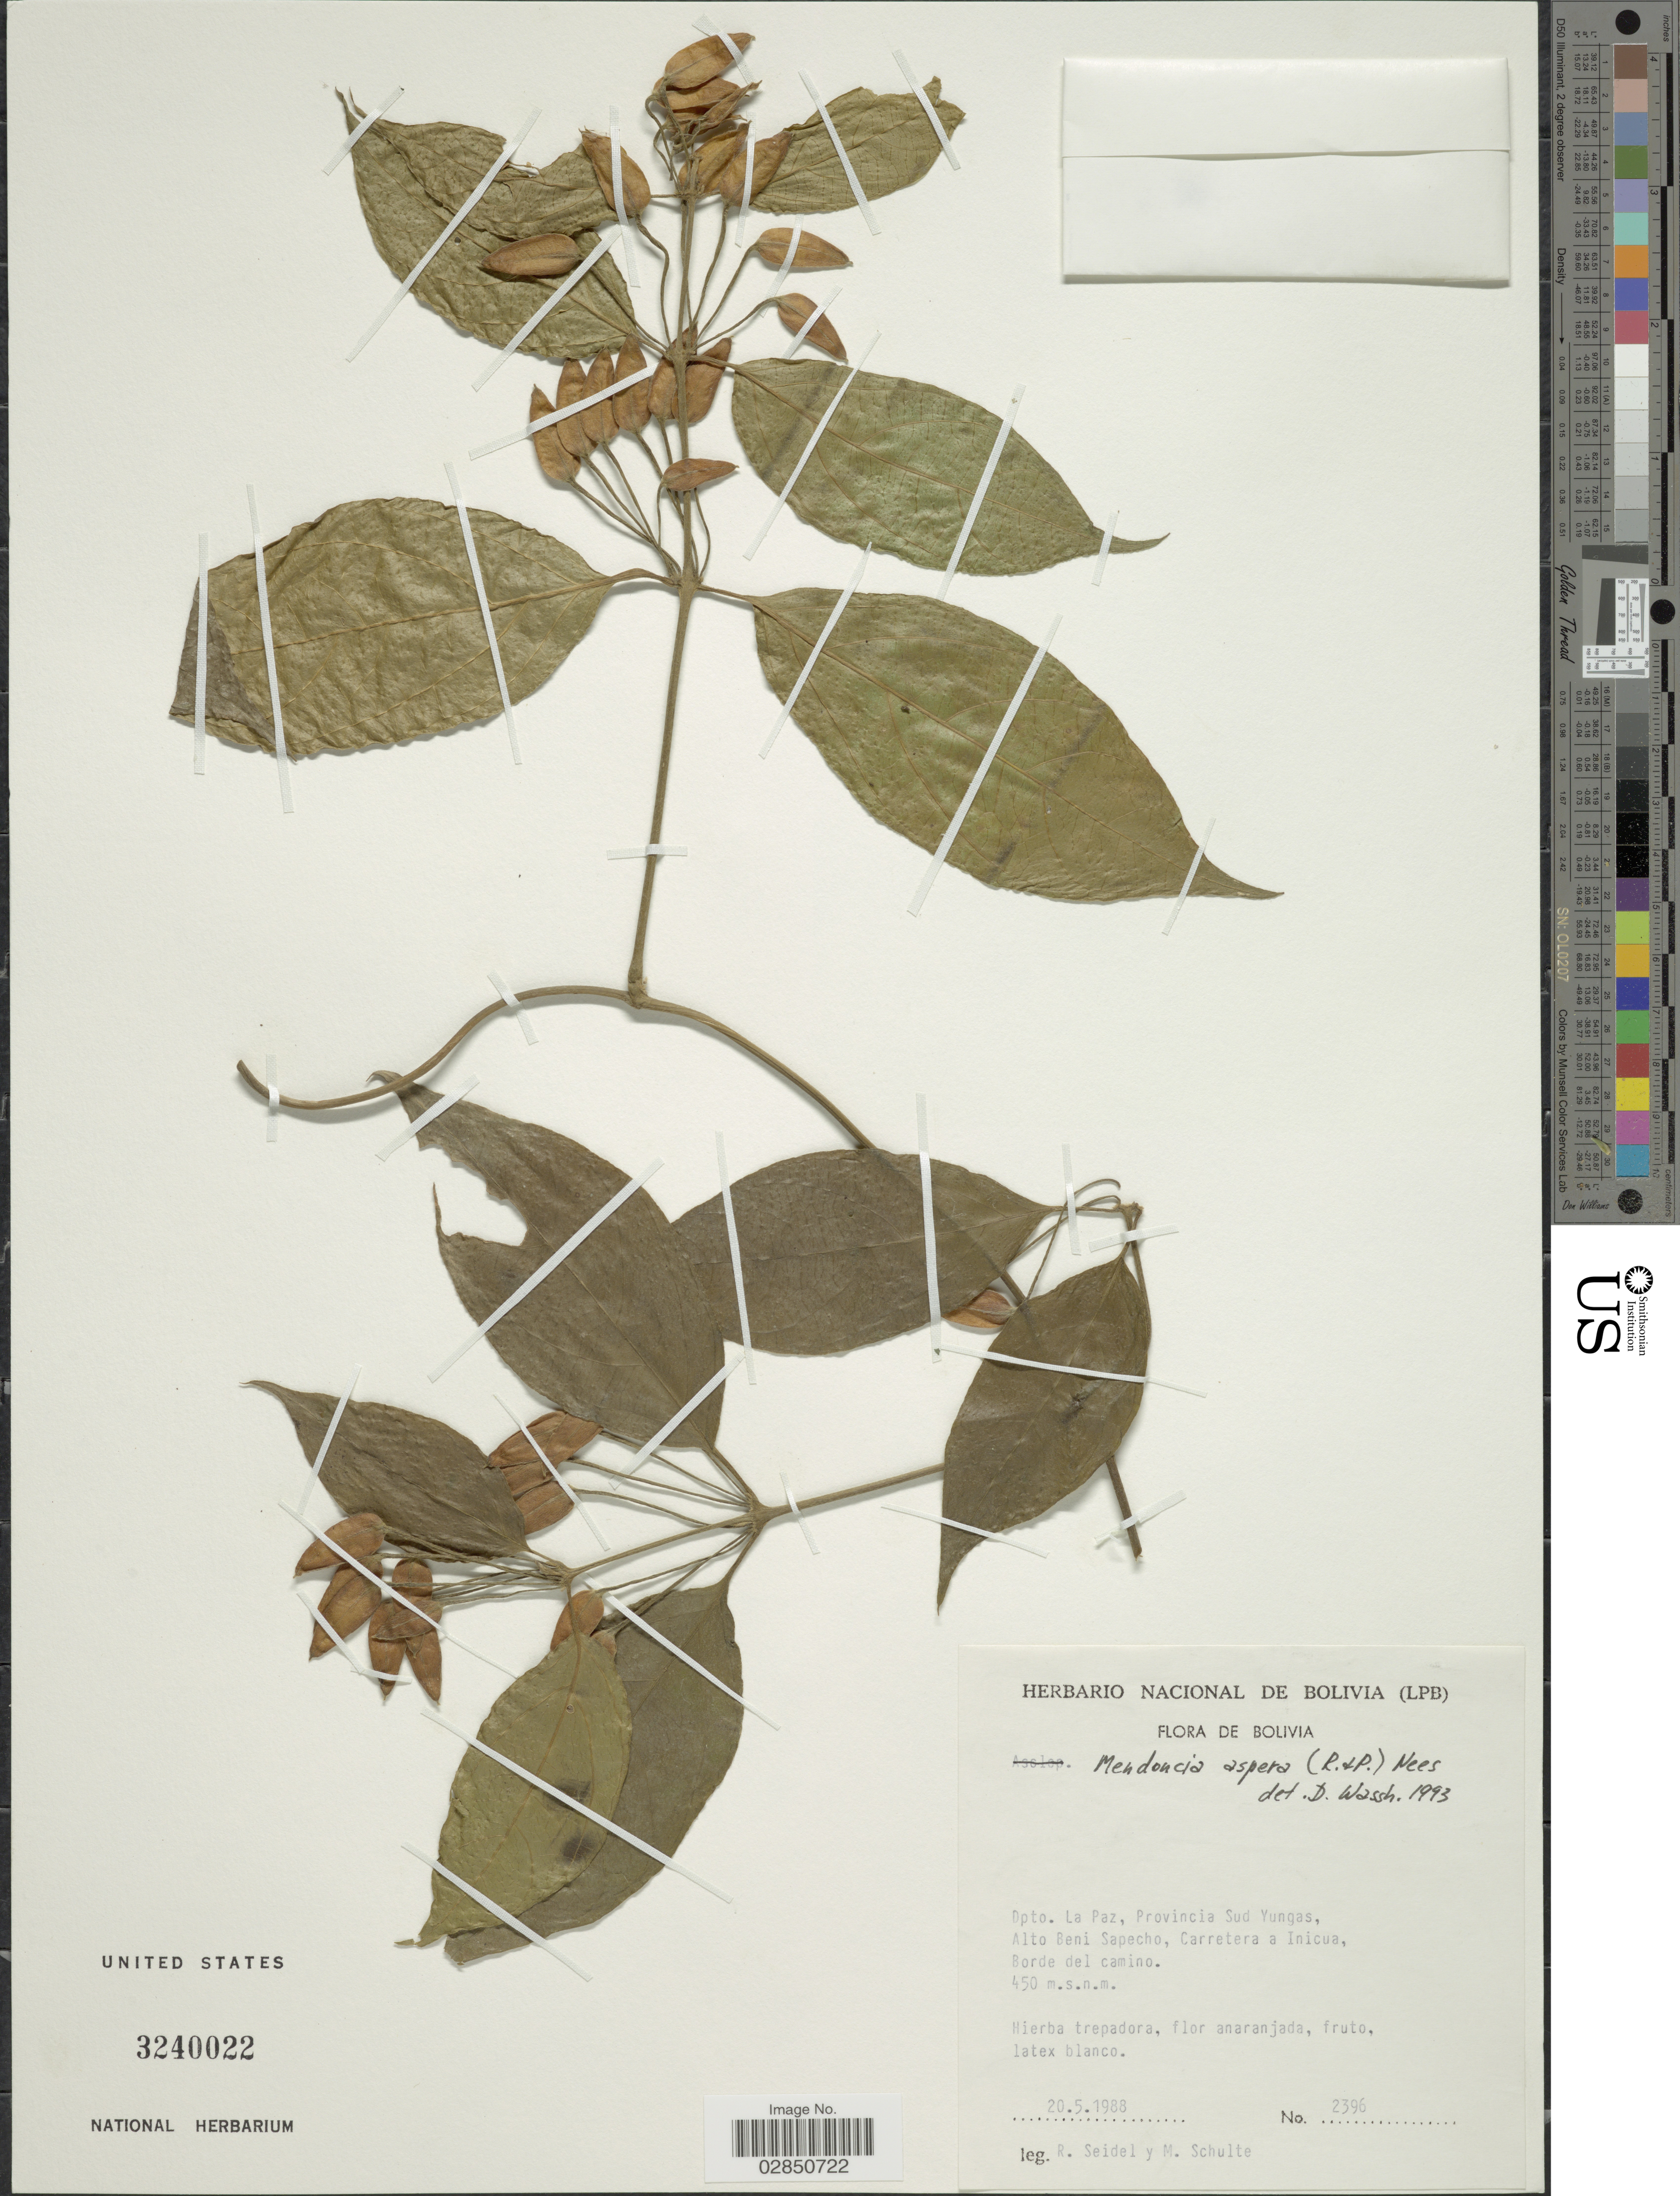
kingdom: Plantae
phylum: Tracheophyta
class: Magnoliopsida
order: Lamiales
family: Acanthaceae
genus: Mendoncia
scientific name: Mendoncia aspera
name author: (Ruiz & Pav.) Nees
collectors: R. Seidel & M. Schulte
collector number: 2396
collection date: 1988-05-20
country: Bolivia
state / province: La Paz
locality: Dpto. La Paz, Provincia Sud Yungas, Alto Beni Sapecho, Carretera a Inicua, Borde del camino.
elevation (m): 450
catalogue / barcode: US 3240022